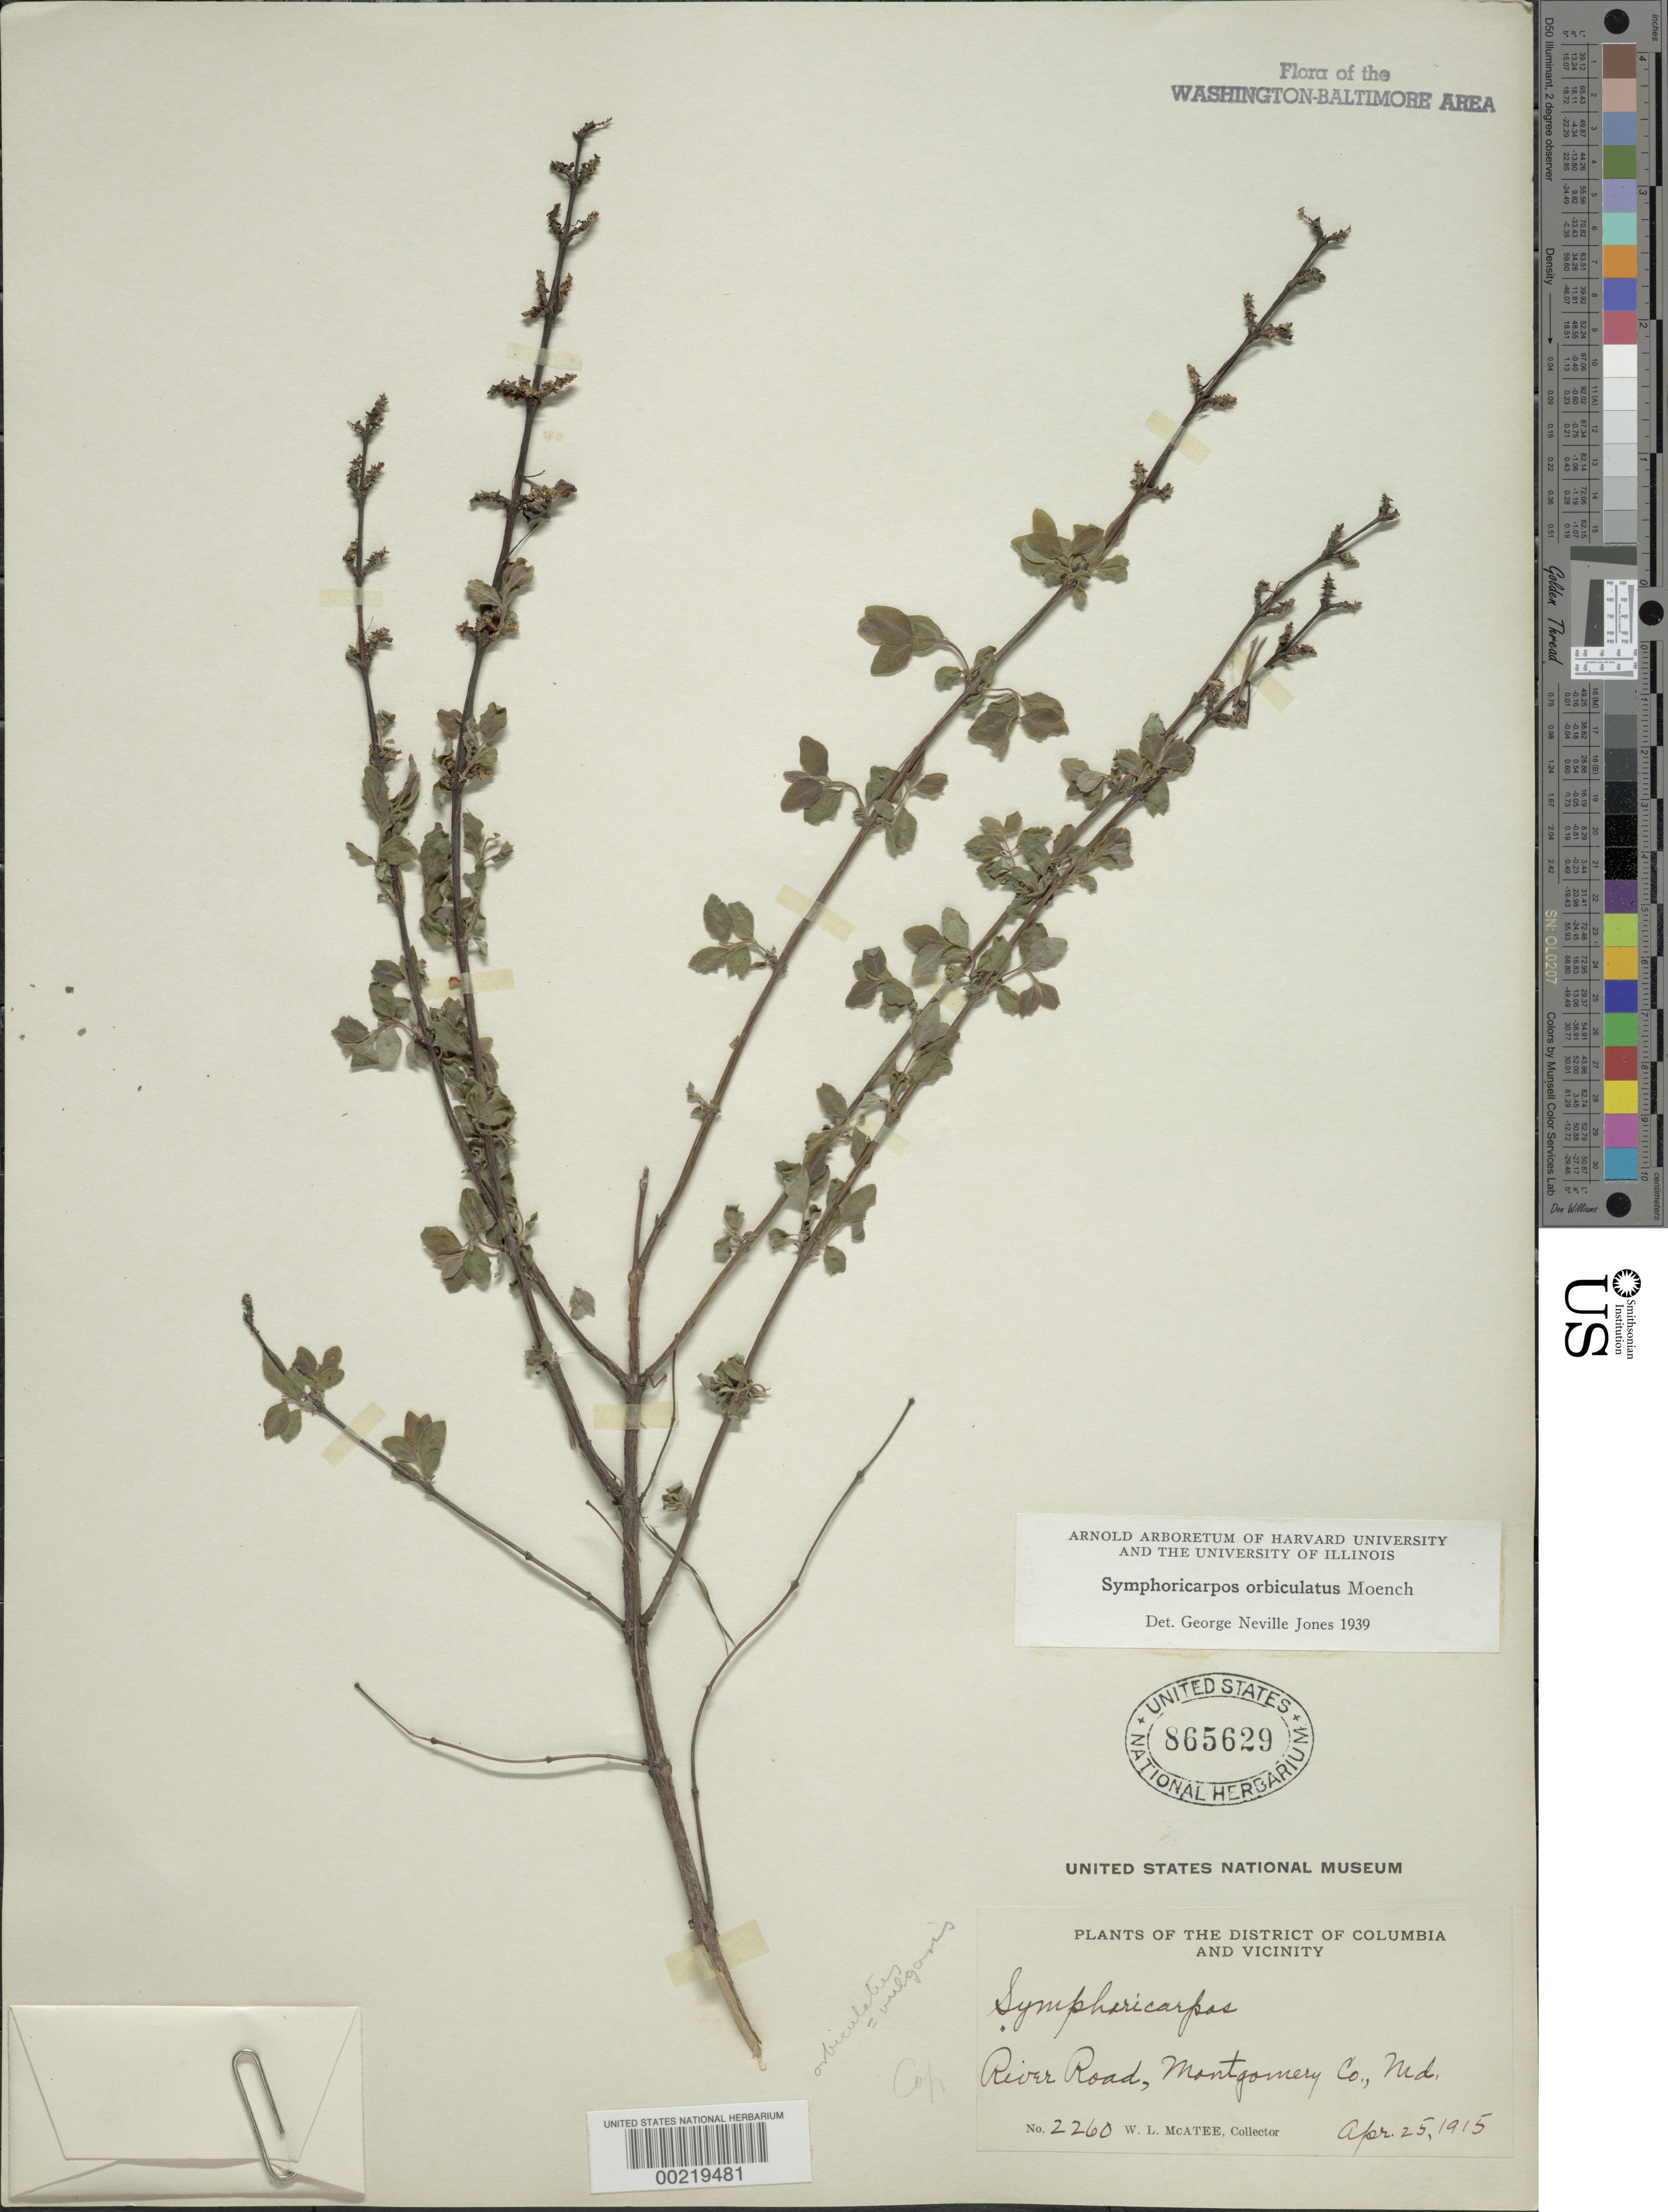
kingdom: Plantae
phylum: Tracheophyta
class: Magnoliopsida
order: Dipsacales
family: Caprifoliaceae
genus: Symphoricarpos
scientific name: Symphoricarpos orbiculatus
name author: Moench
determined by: Jones, G. N.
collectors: W. McAtee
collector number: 2260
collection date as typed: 25 Apr 1915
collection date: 1915-04-25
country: United States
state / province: Maryland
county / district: Montgomery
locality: River Road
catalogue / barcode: US 865629